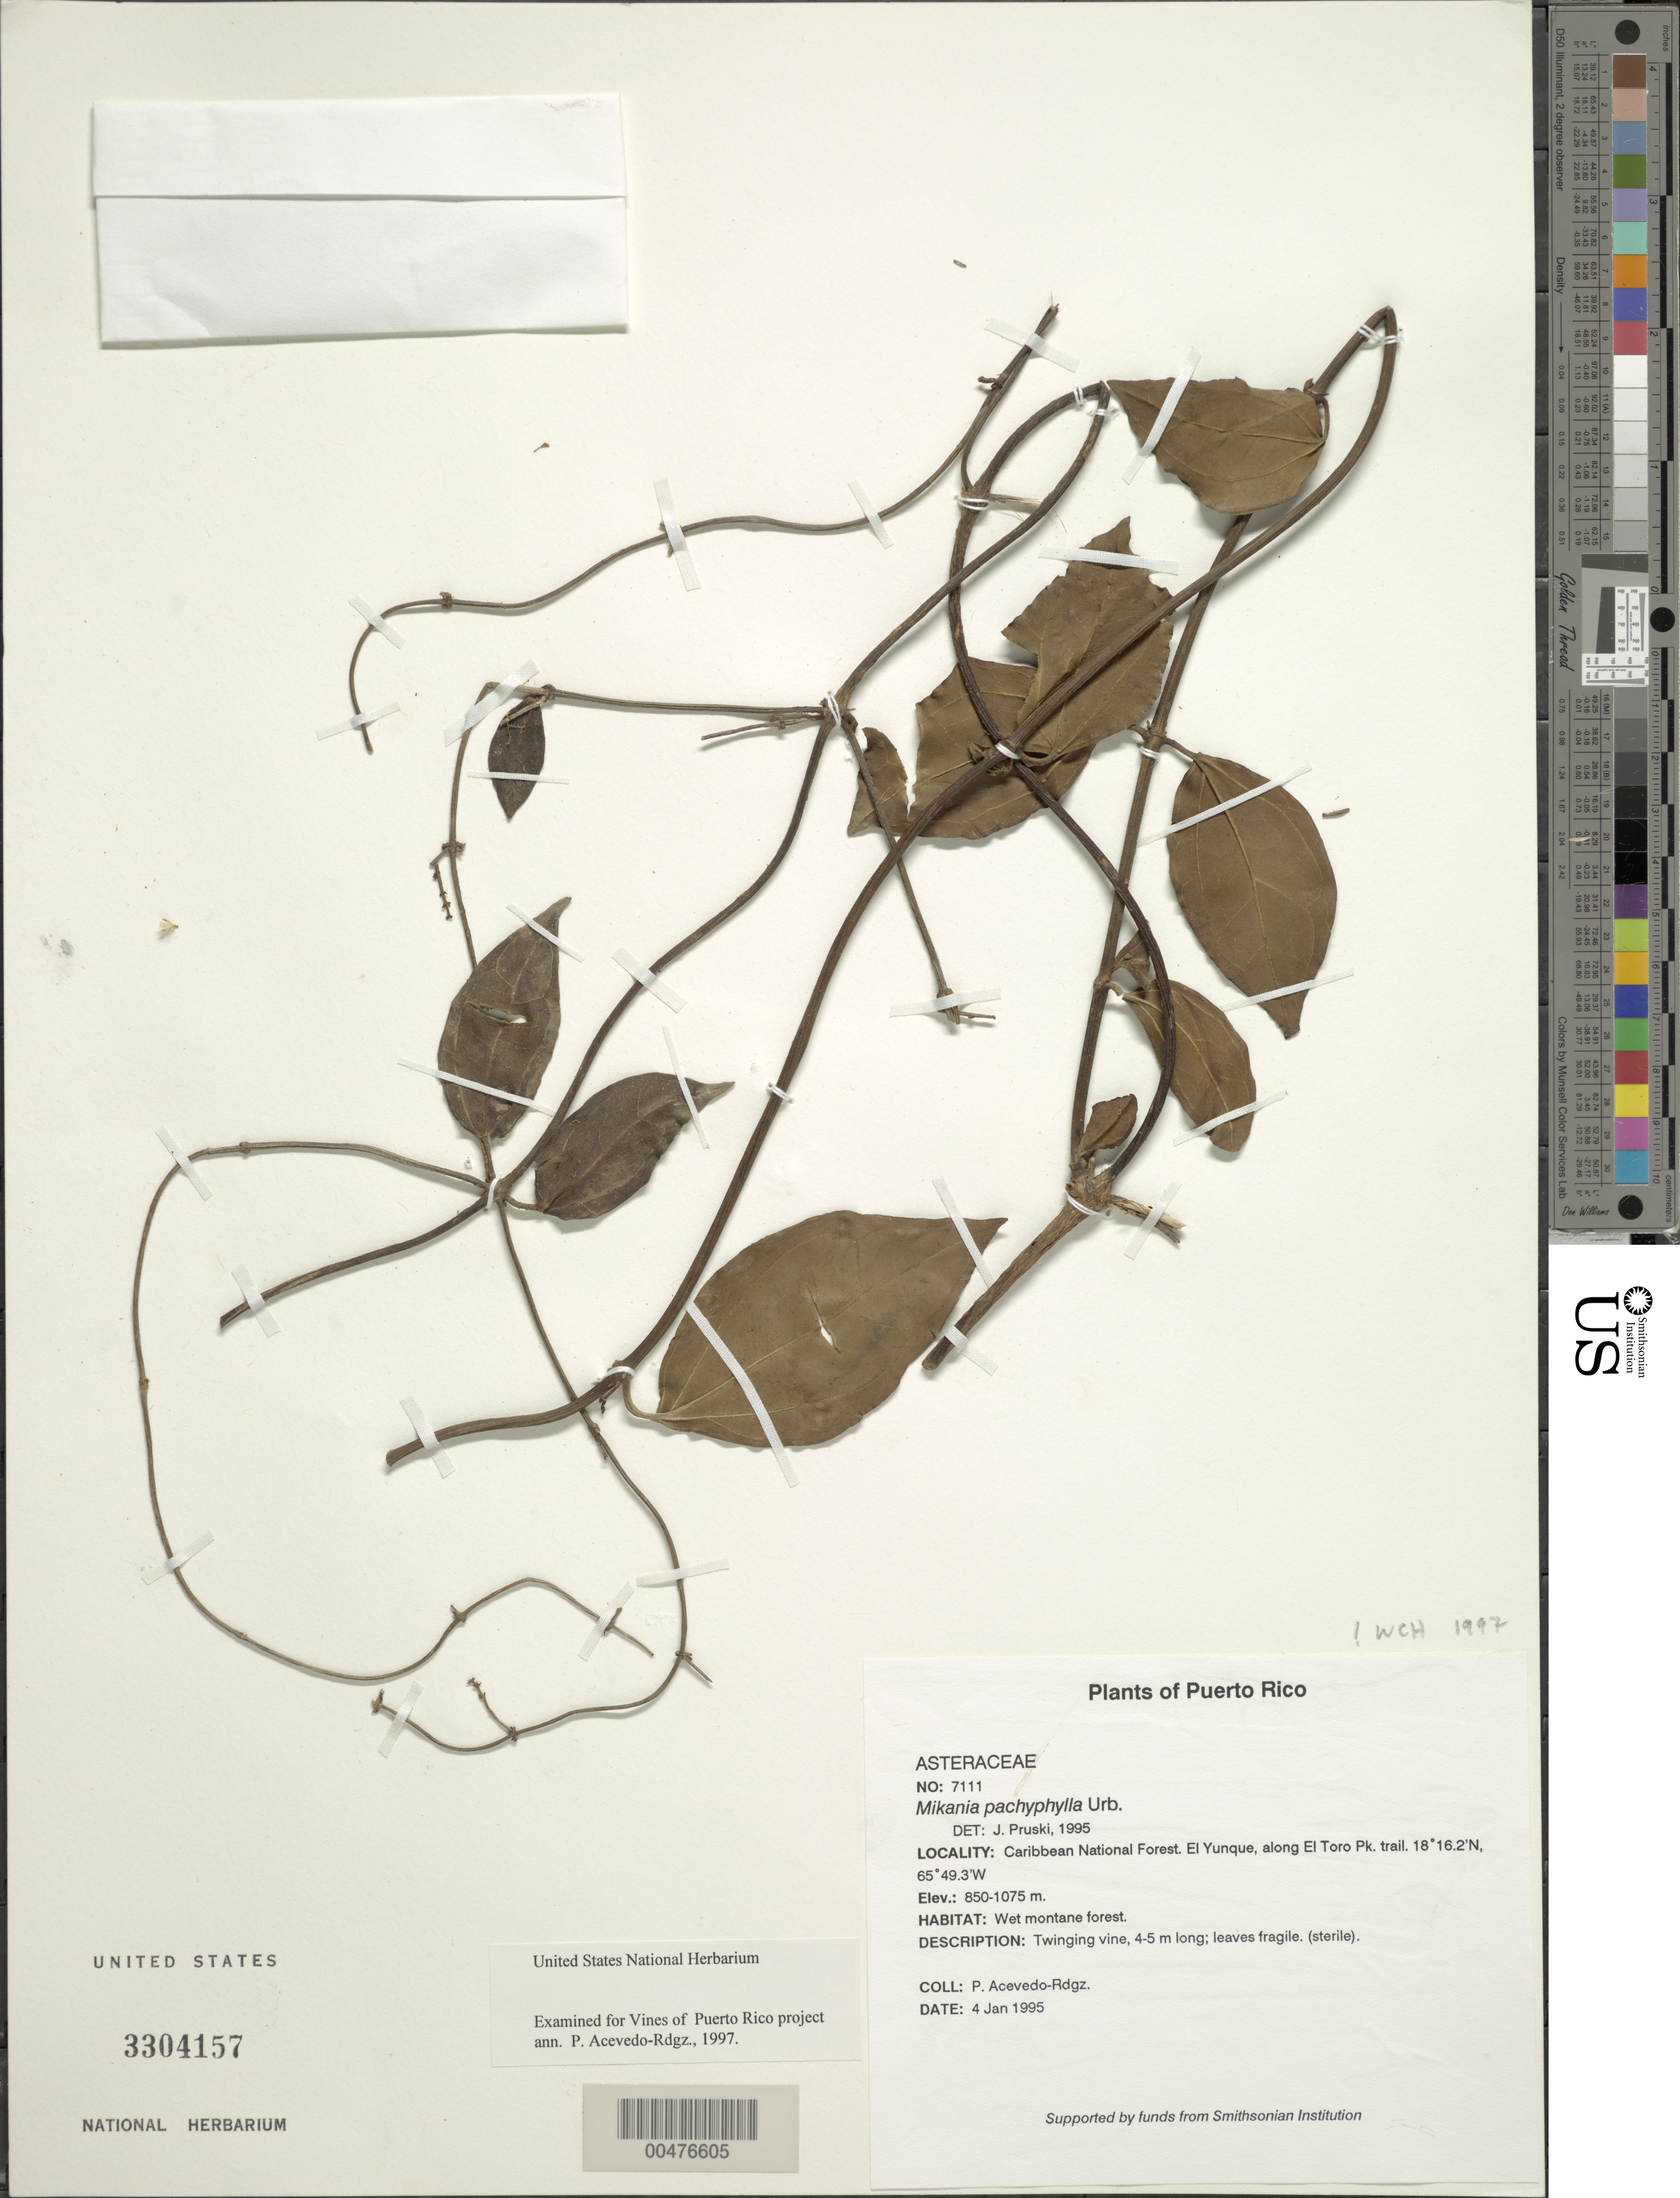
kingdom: Plantae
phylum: Tracheophyta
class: Magnoliopsida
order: Asterales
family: Asteraceae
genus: Mikania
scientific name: Mikania pachyphylla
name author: Urb.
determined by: Pruski, J. F.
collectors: P. Acevedo-Rodr.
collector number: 7111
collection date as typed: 04 Jan 1995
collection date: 1995-01-04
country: Puerto Rico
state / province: Río Grande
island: Puerto Rico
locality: Río Grande; Caribbean National Forest. El Yunque, along El Toro Pk. trail.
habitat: Wet montane forest.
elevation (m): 850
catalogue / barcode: US 3304157